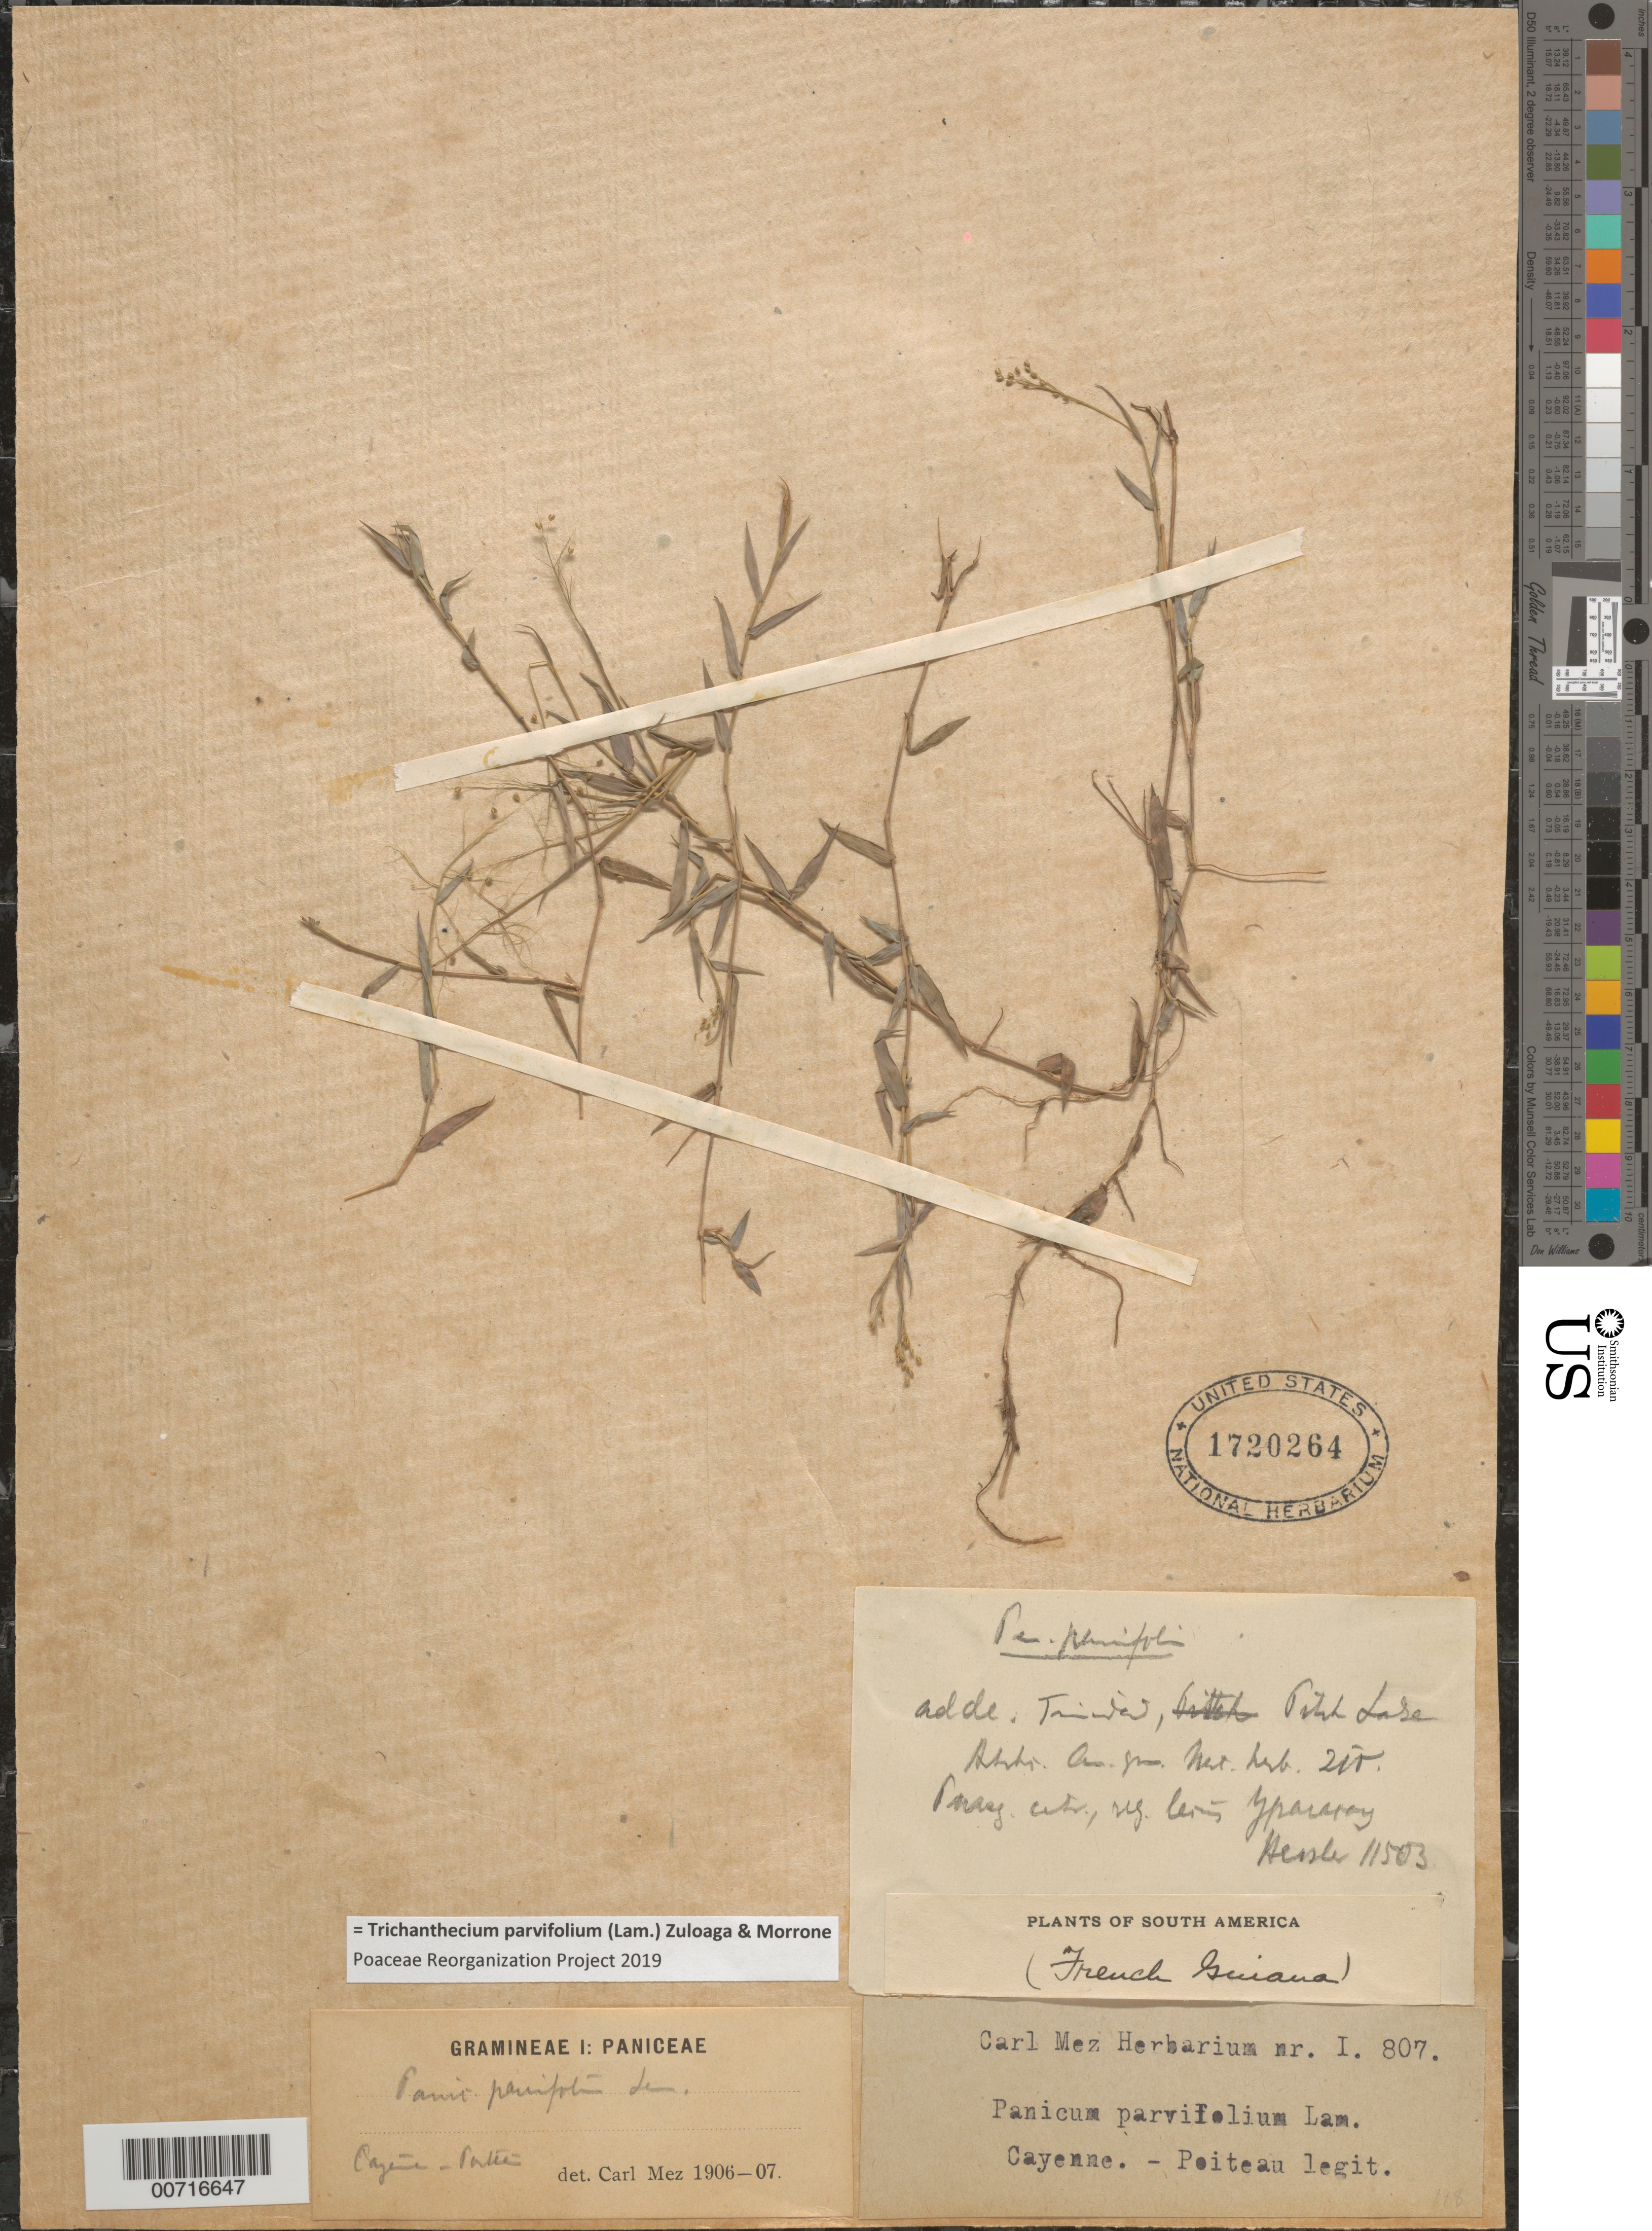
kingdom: Plantae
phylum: Tracheophyta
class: Liliopsida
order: Poales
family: Poaceae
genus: Trichanthecium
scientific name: Trichanthecium parvifolium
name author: (Lam.) Zuloaga & Morrone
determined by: Poaceae Reorganization Project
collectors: P. Poiteau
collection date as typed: s.d.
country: French Guiana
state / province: Cayenne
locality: Cayenne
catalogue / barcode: US 1720264